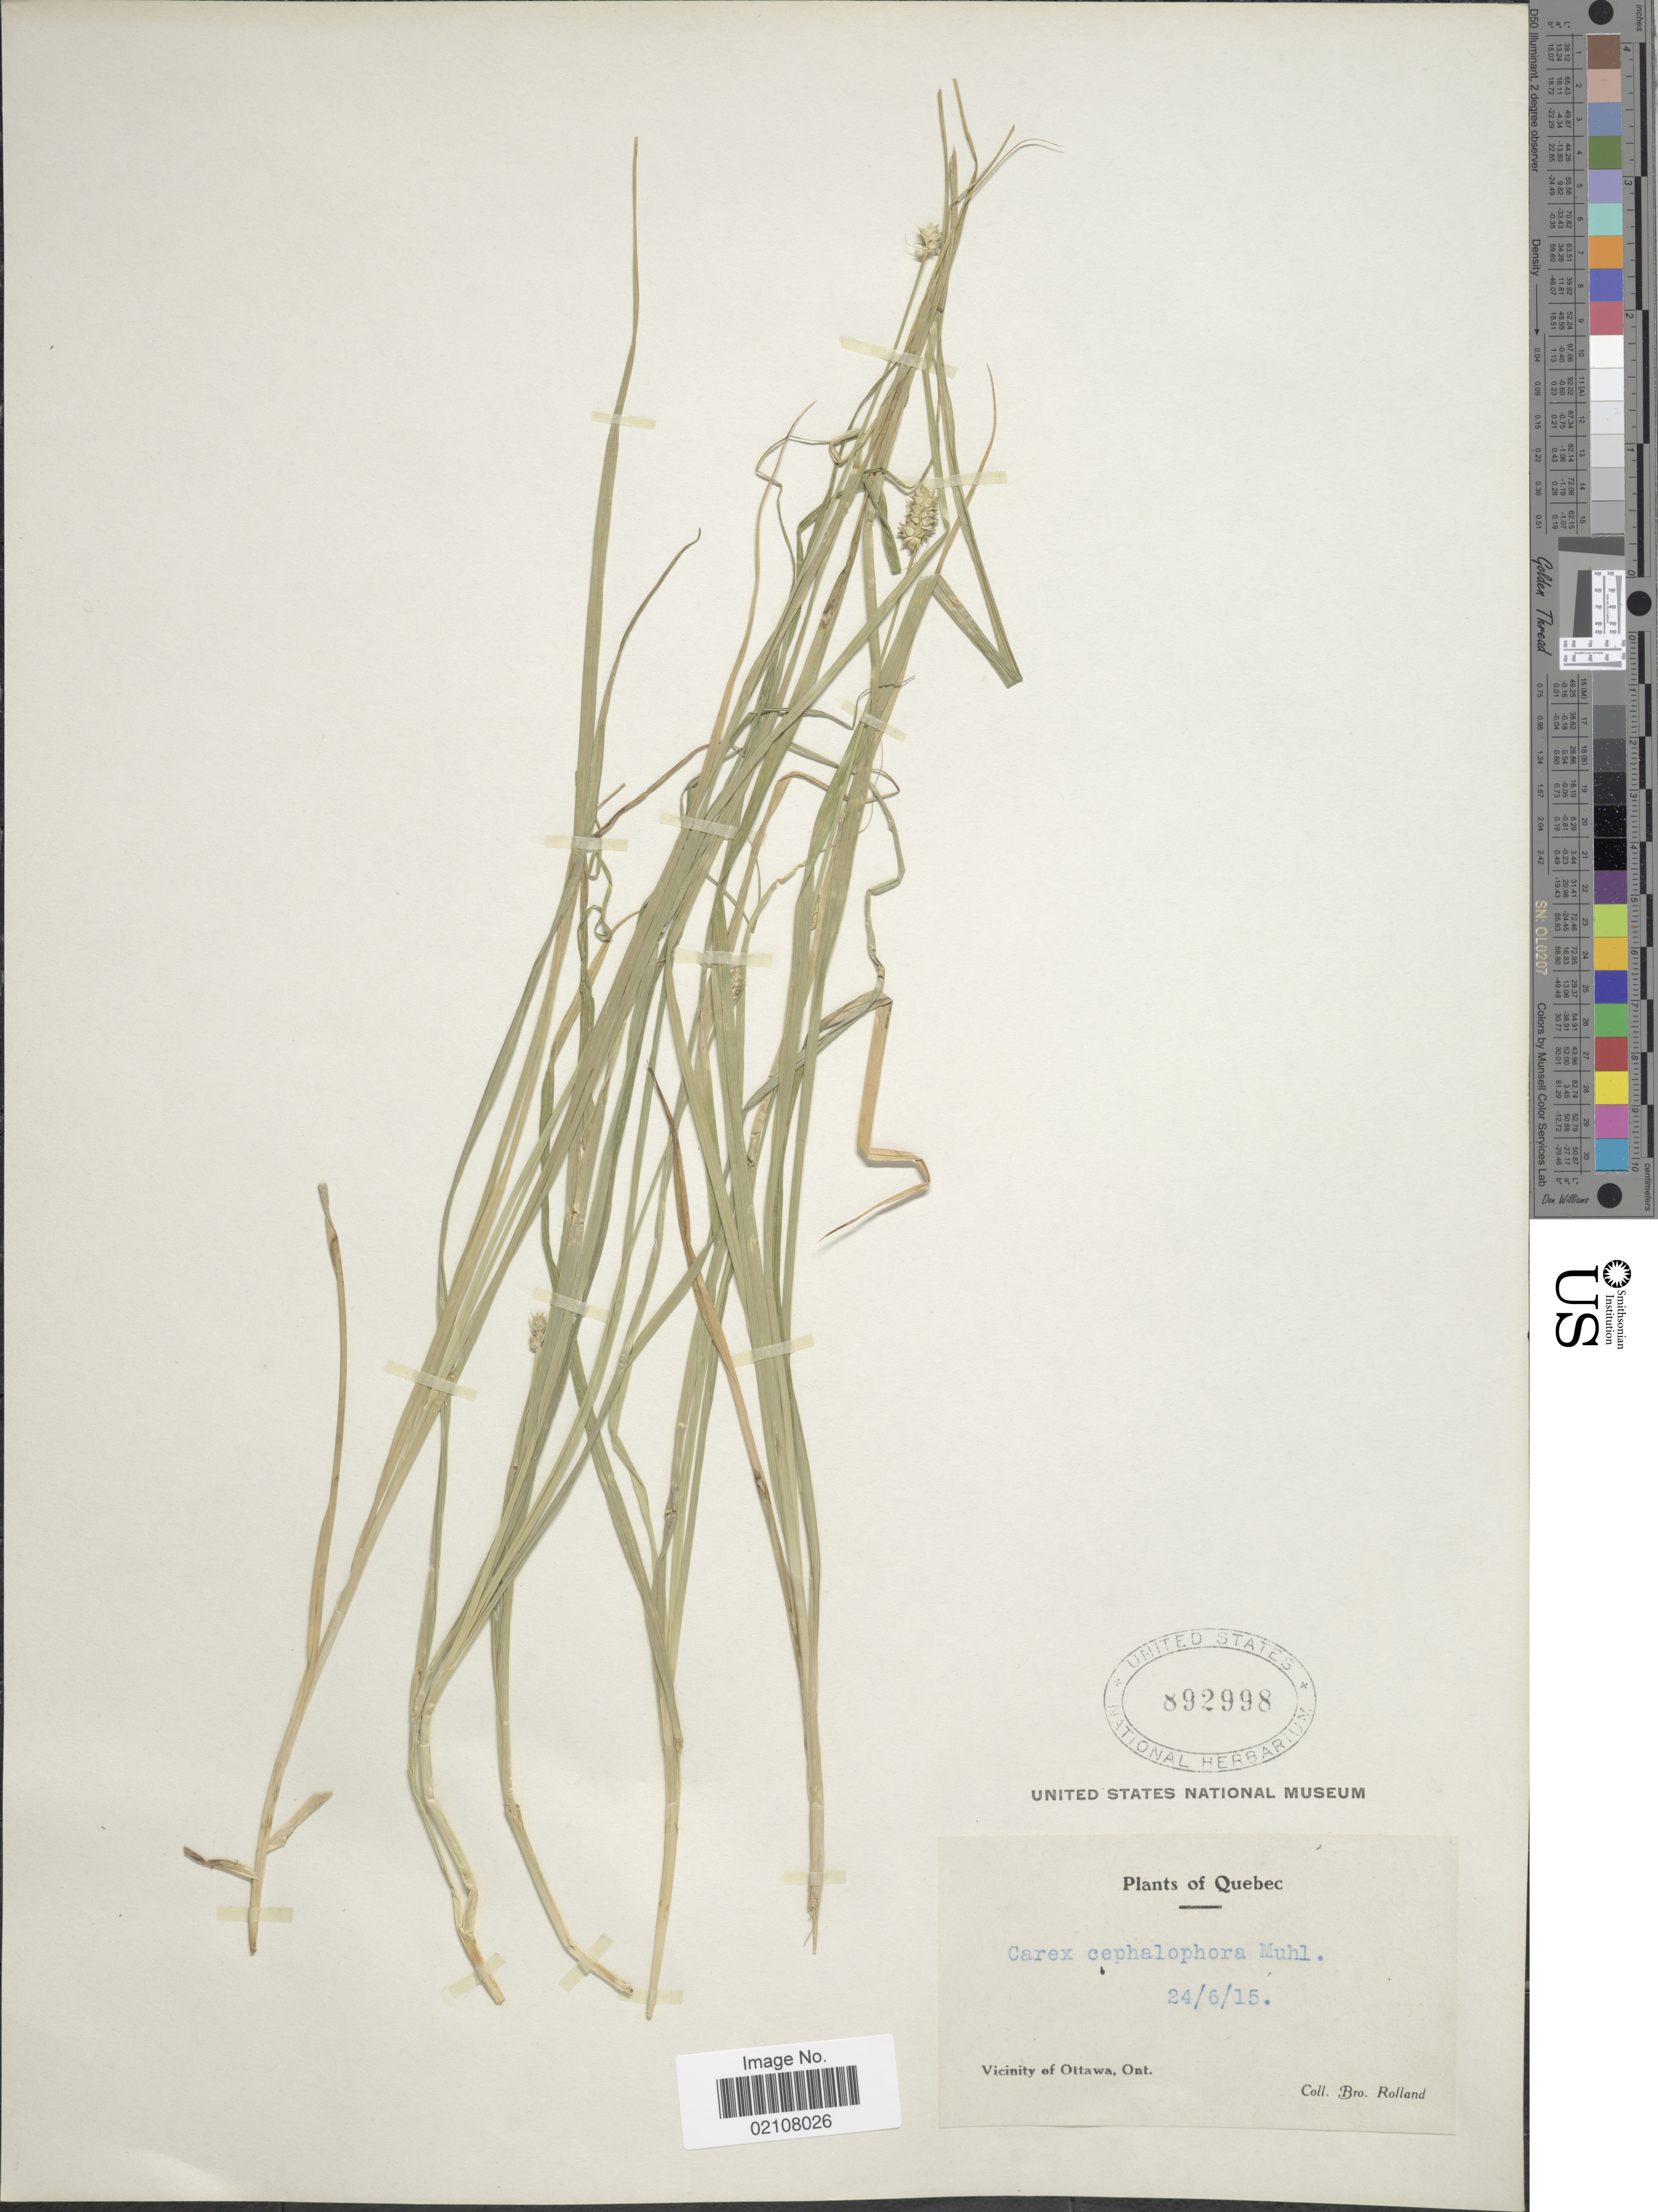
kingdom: Plantae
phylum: Tracheophyta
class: Liliopsida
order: Poales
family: Cyperaceae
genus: Carex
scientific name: Carex cephalophora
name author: Muhl. ex Willd.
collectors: B. Rolland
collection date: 1915-06-24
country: Canada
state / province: Ontario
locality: Quebec, vicinity of Ottawa, Ont.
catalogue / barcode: US 892998